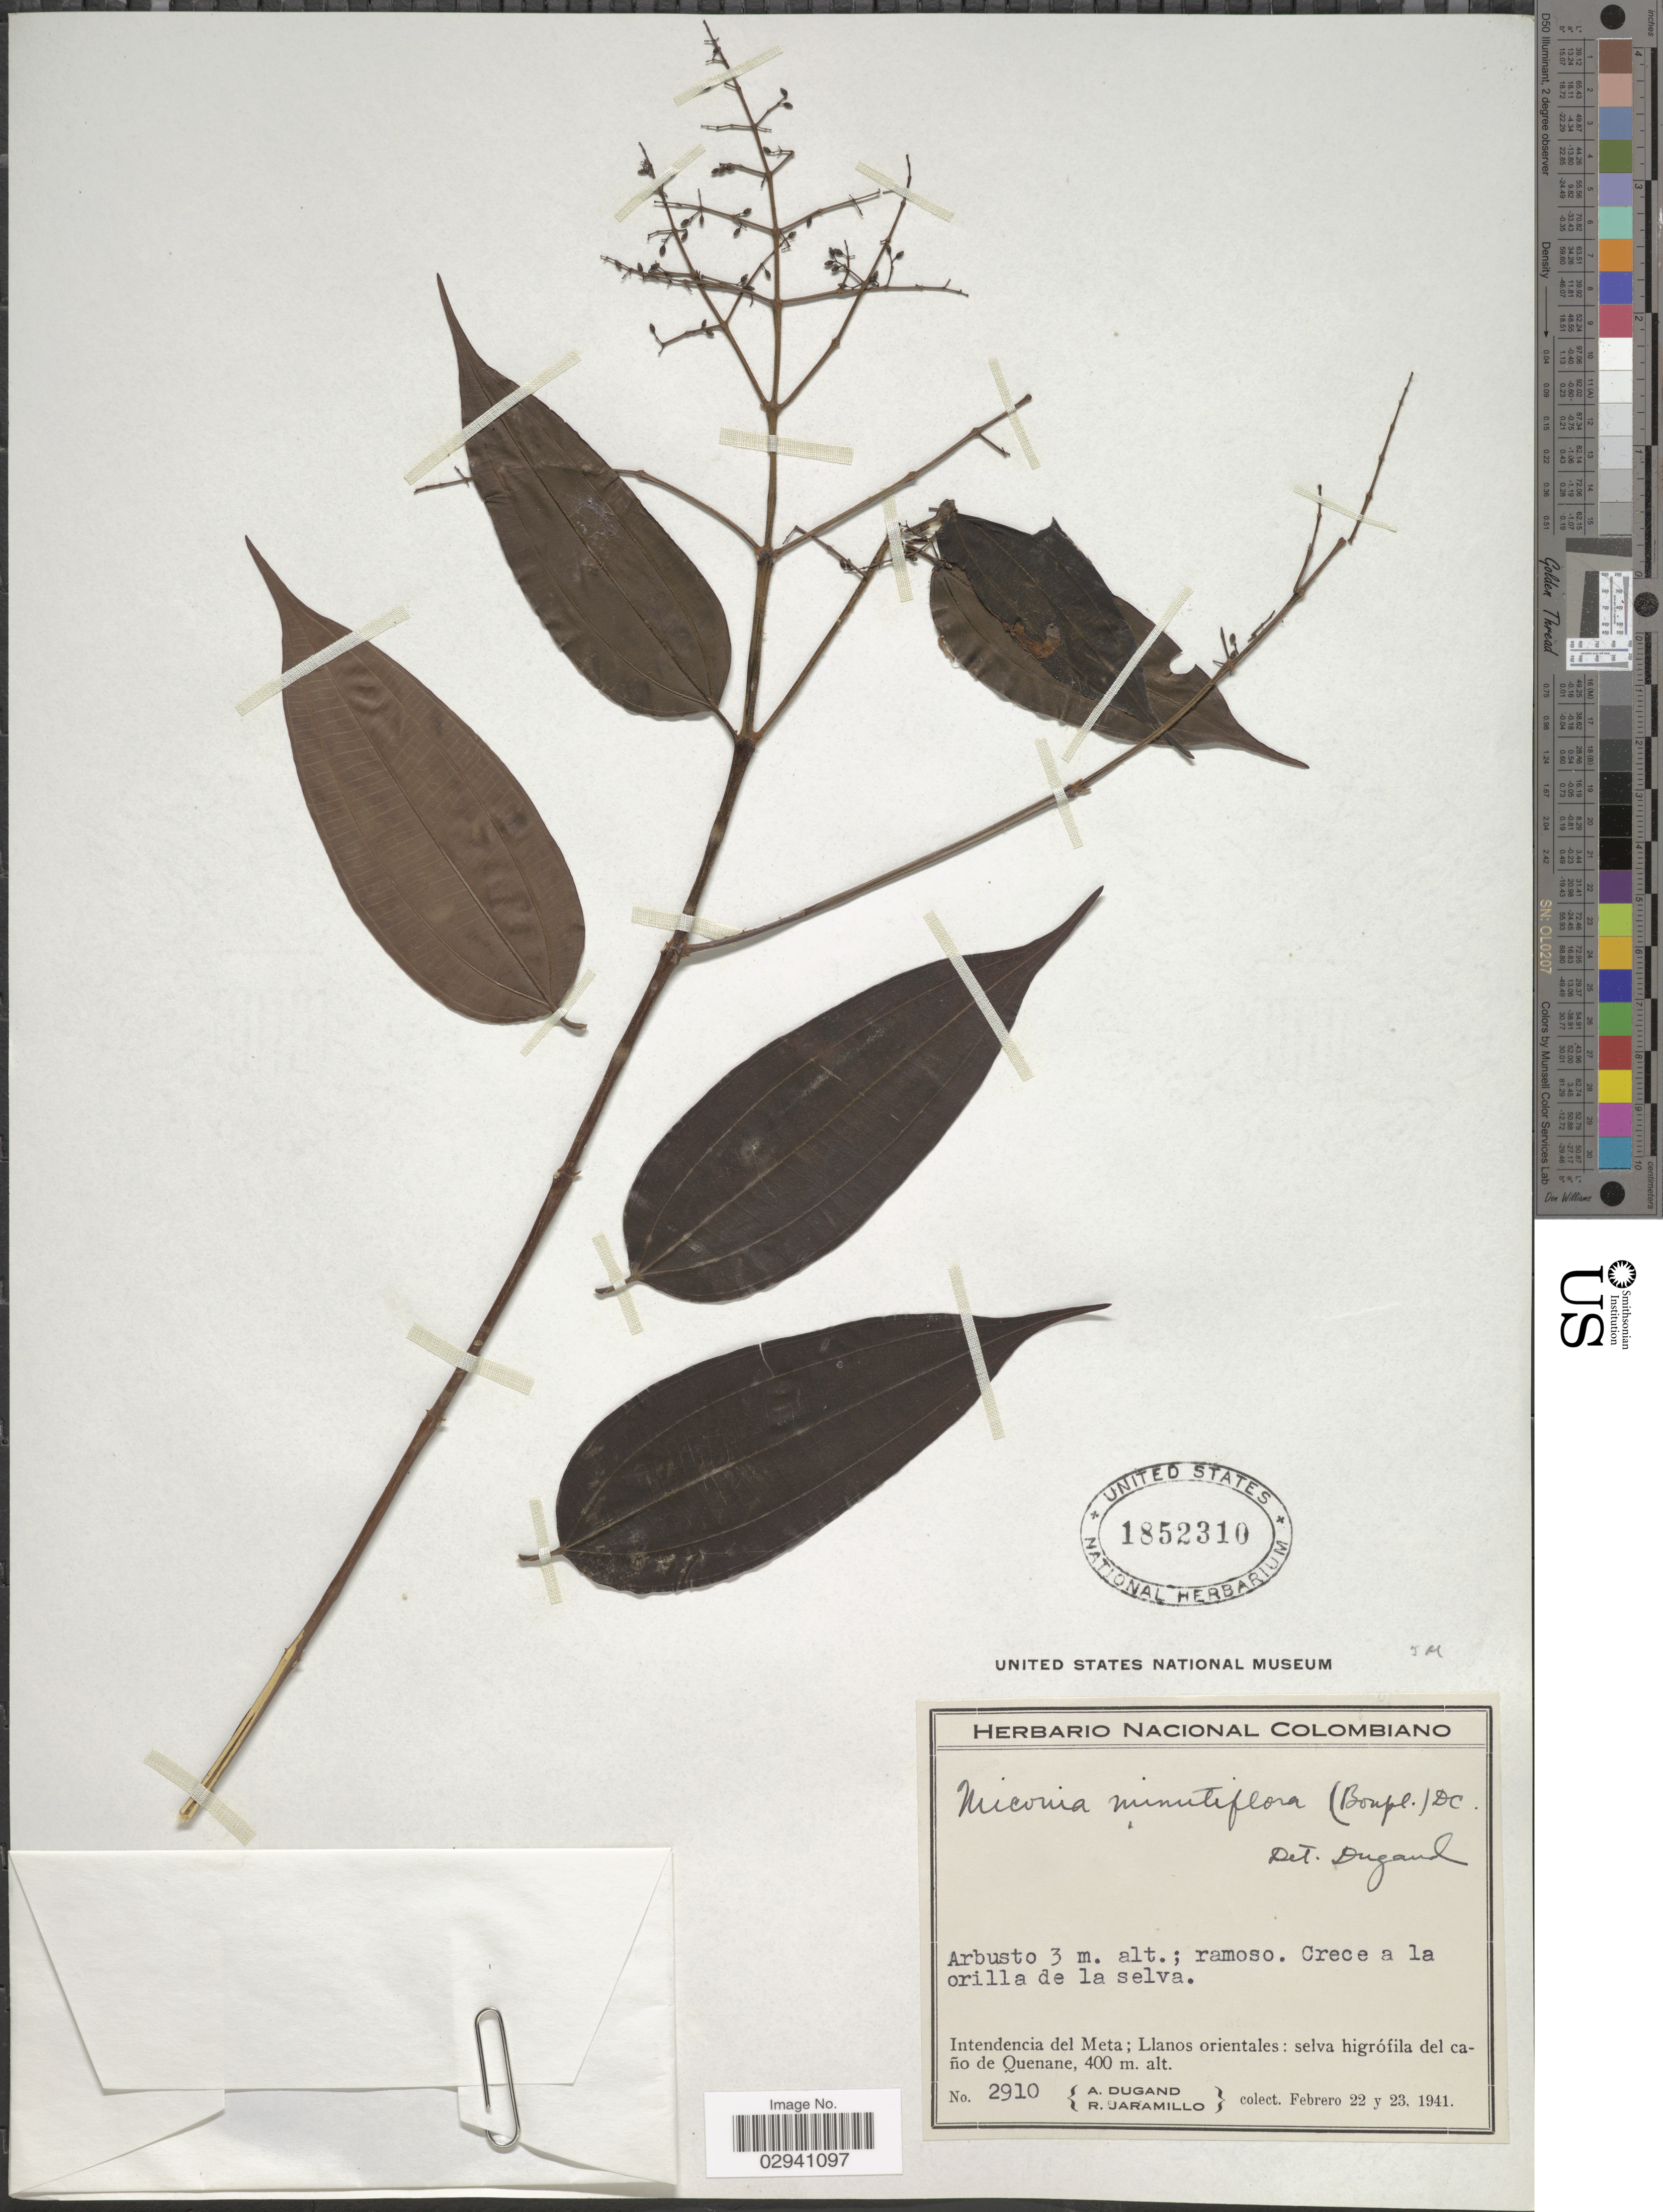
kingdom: Plantae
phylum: Tracheophyta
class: Magnoliopsida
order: Myrtales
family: Melastomataceae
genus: Miconia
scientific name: Miconia minutiflora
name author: (Bonpl.) DC.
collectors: A. Dugand & R. Jaramillo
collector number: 2910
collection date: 1941-02-22/1941-02-23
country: Colombia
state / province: Meta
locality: Intendencia del Meta; Llanos orientales: selva higrófila del caño de Quenane.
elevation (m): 400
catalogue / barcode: US 1852310